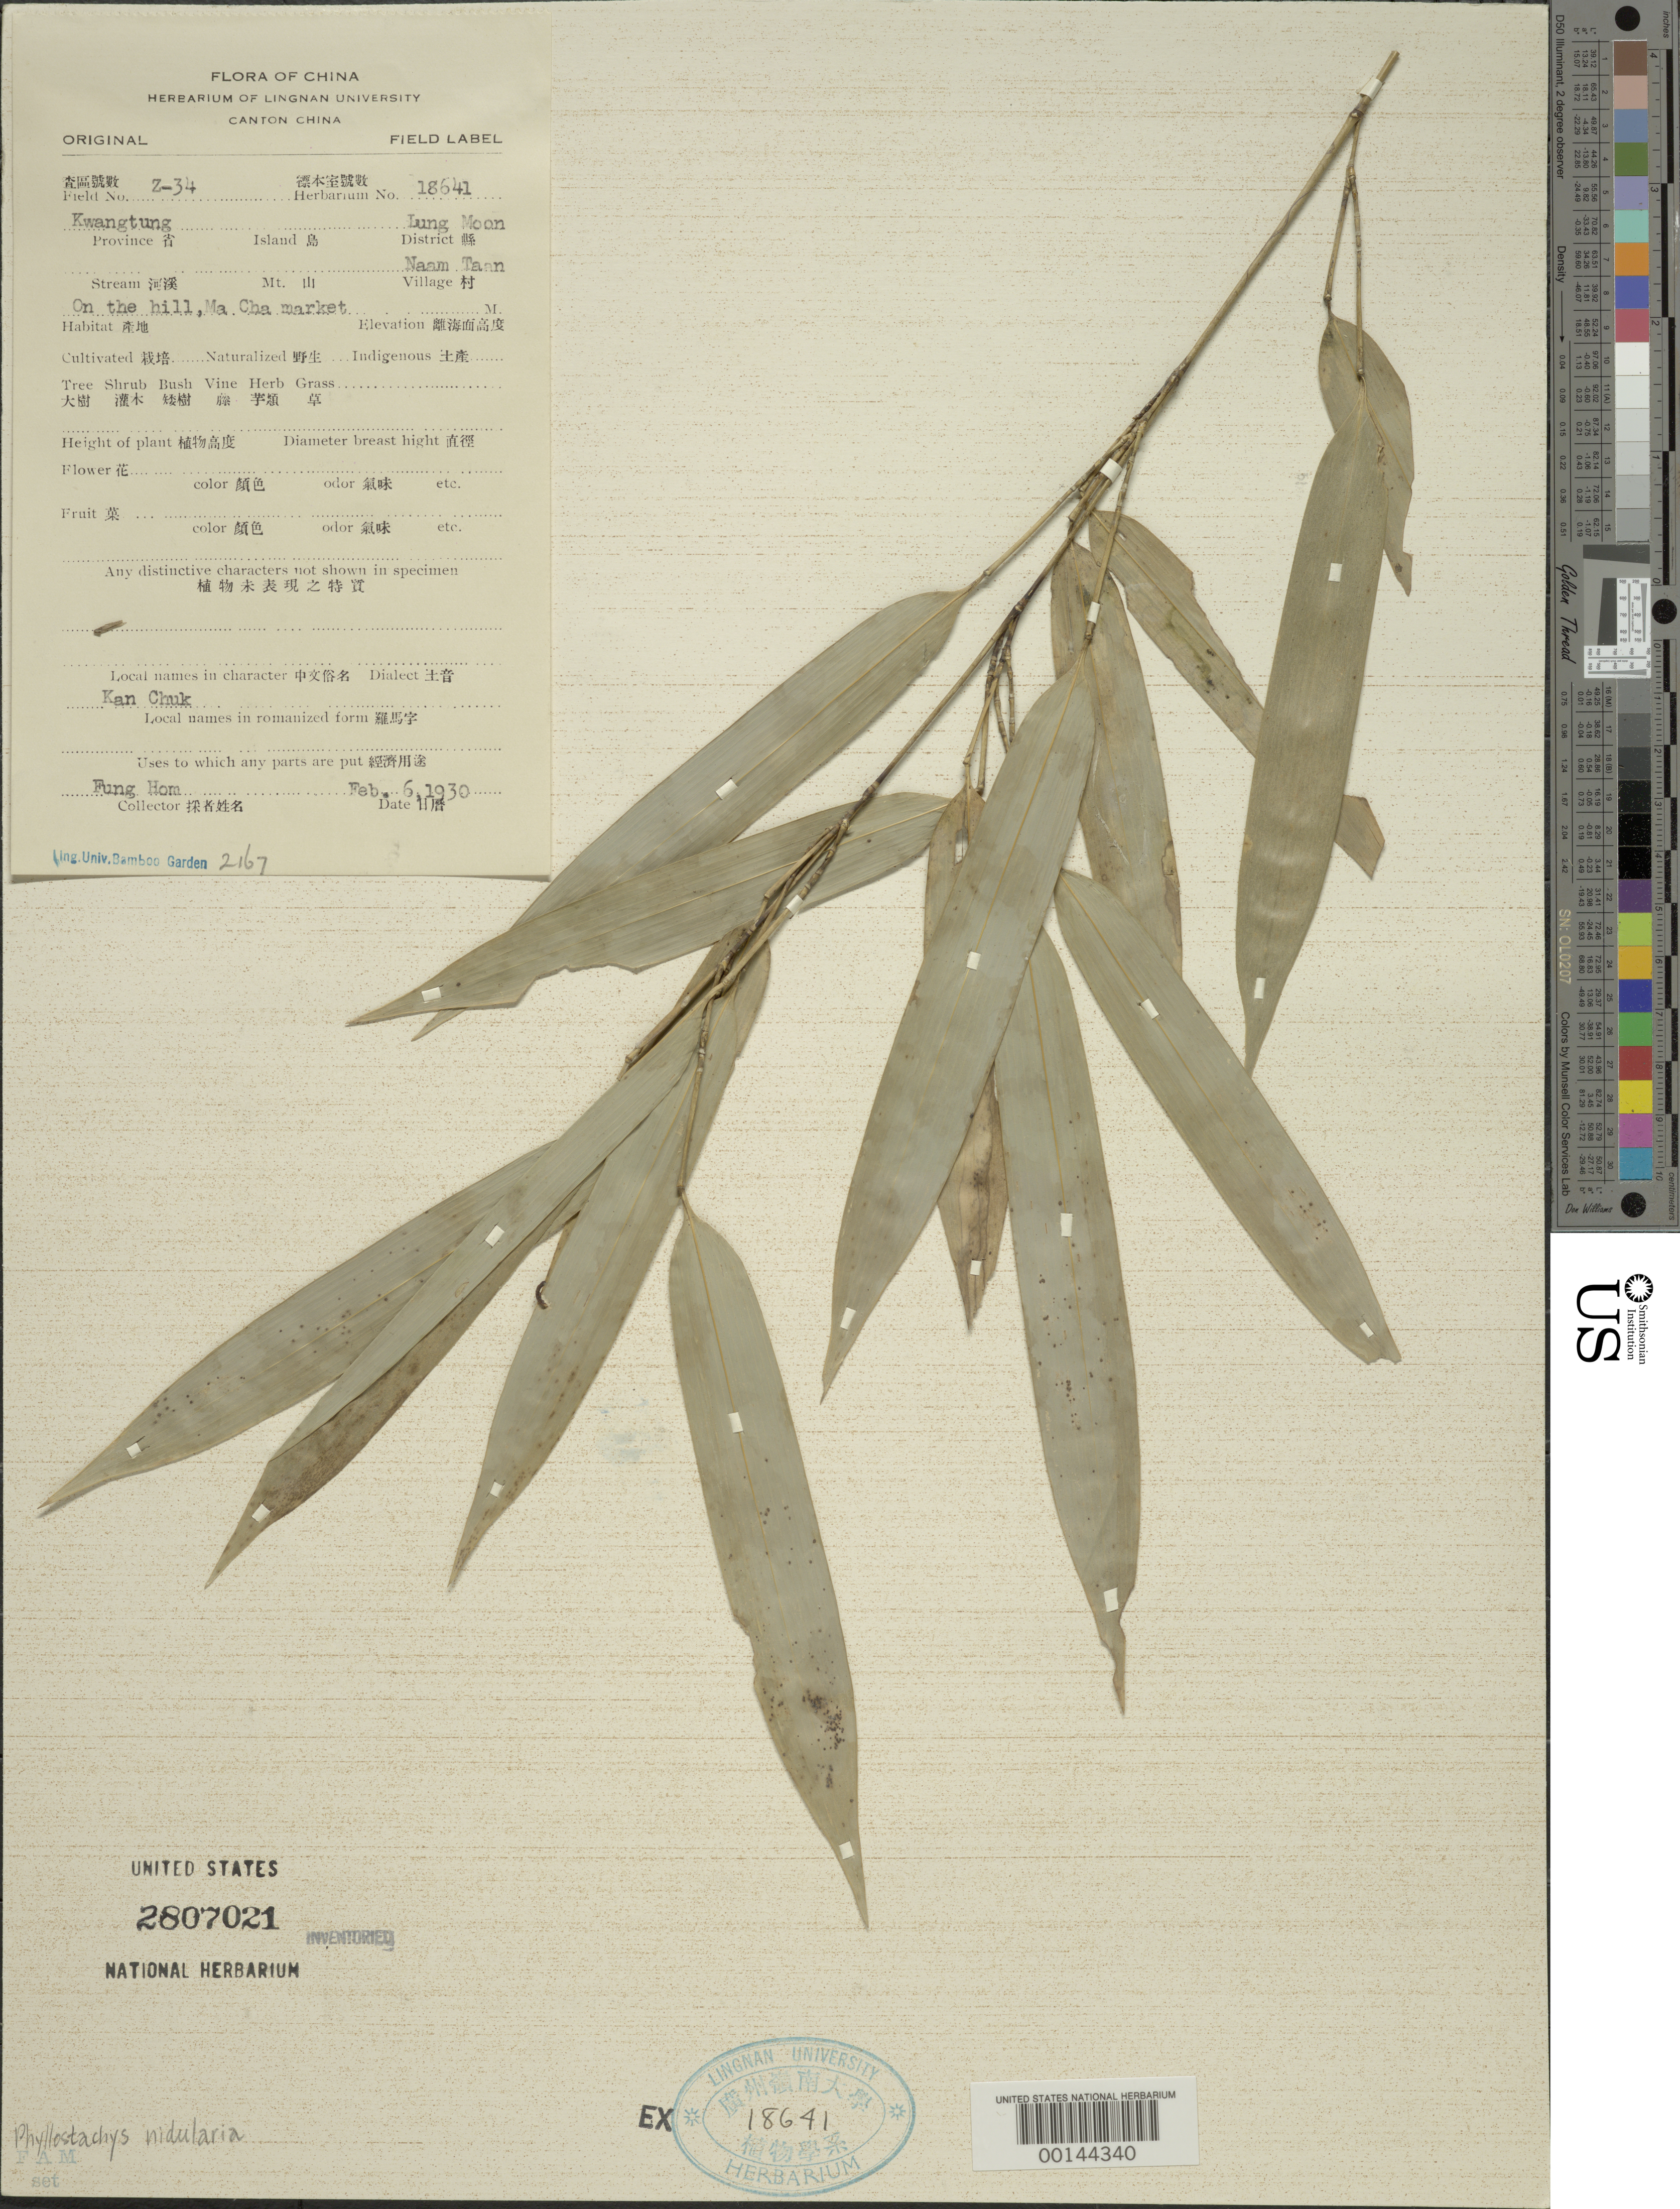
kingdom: Plantae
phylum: Tracheophyta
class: Liliopsida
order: Poales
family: Poaceae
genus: Phyllostachys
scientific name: Phyllostachys nidularia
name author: Munro ex Fenzi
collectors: H. L. Fung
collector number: Z-34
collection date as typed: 06 Feb 1930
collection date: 1930-02-06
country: China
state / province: Guangdong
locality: Lung moon, naam taan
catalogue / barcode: US 2807021